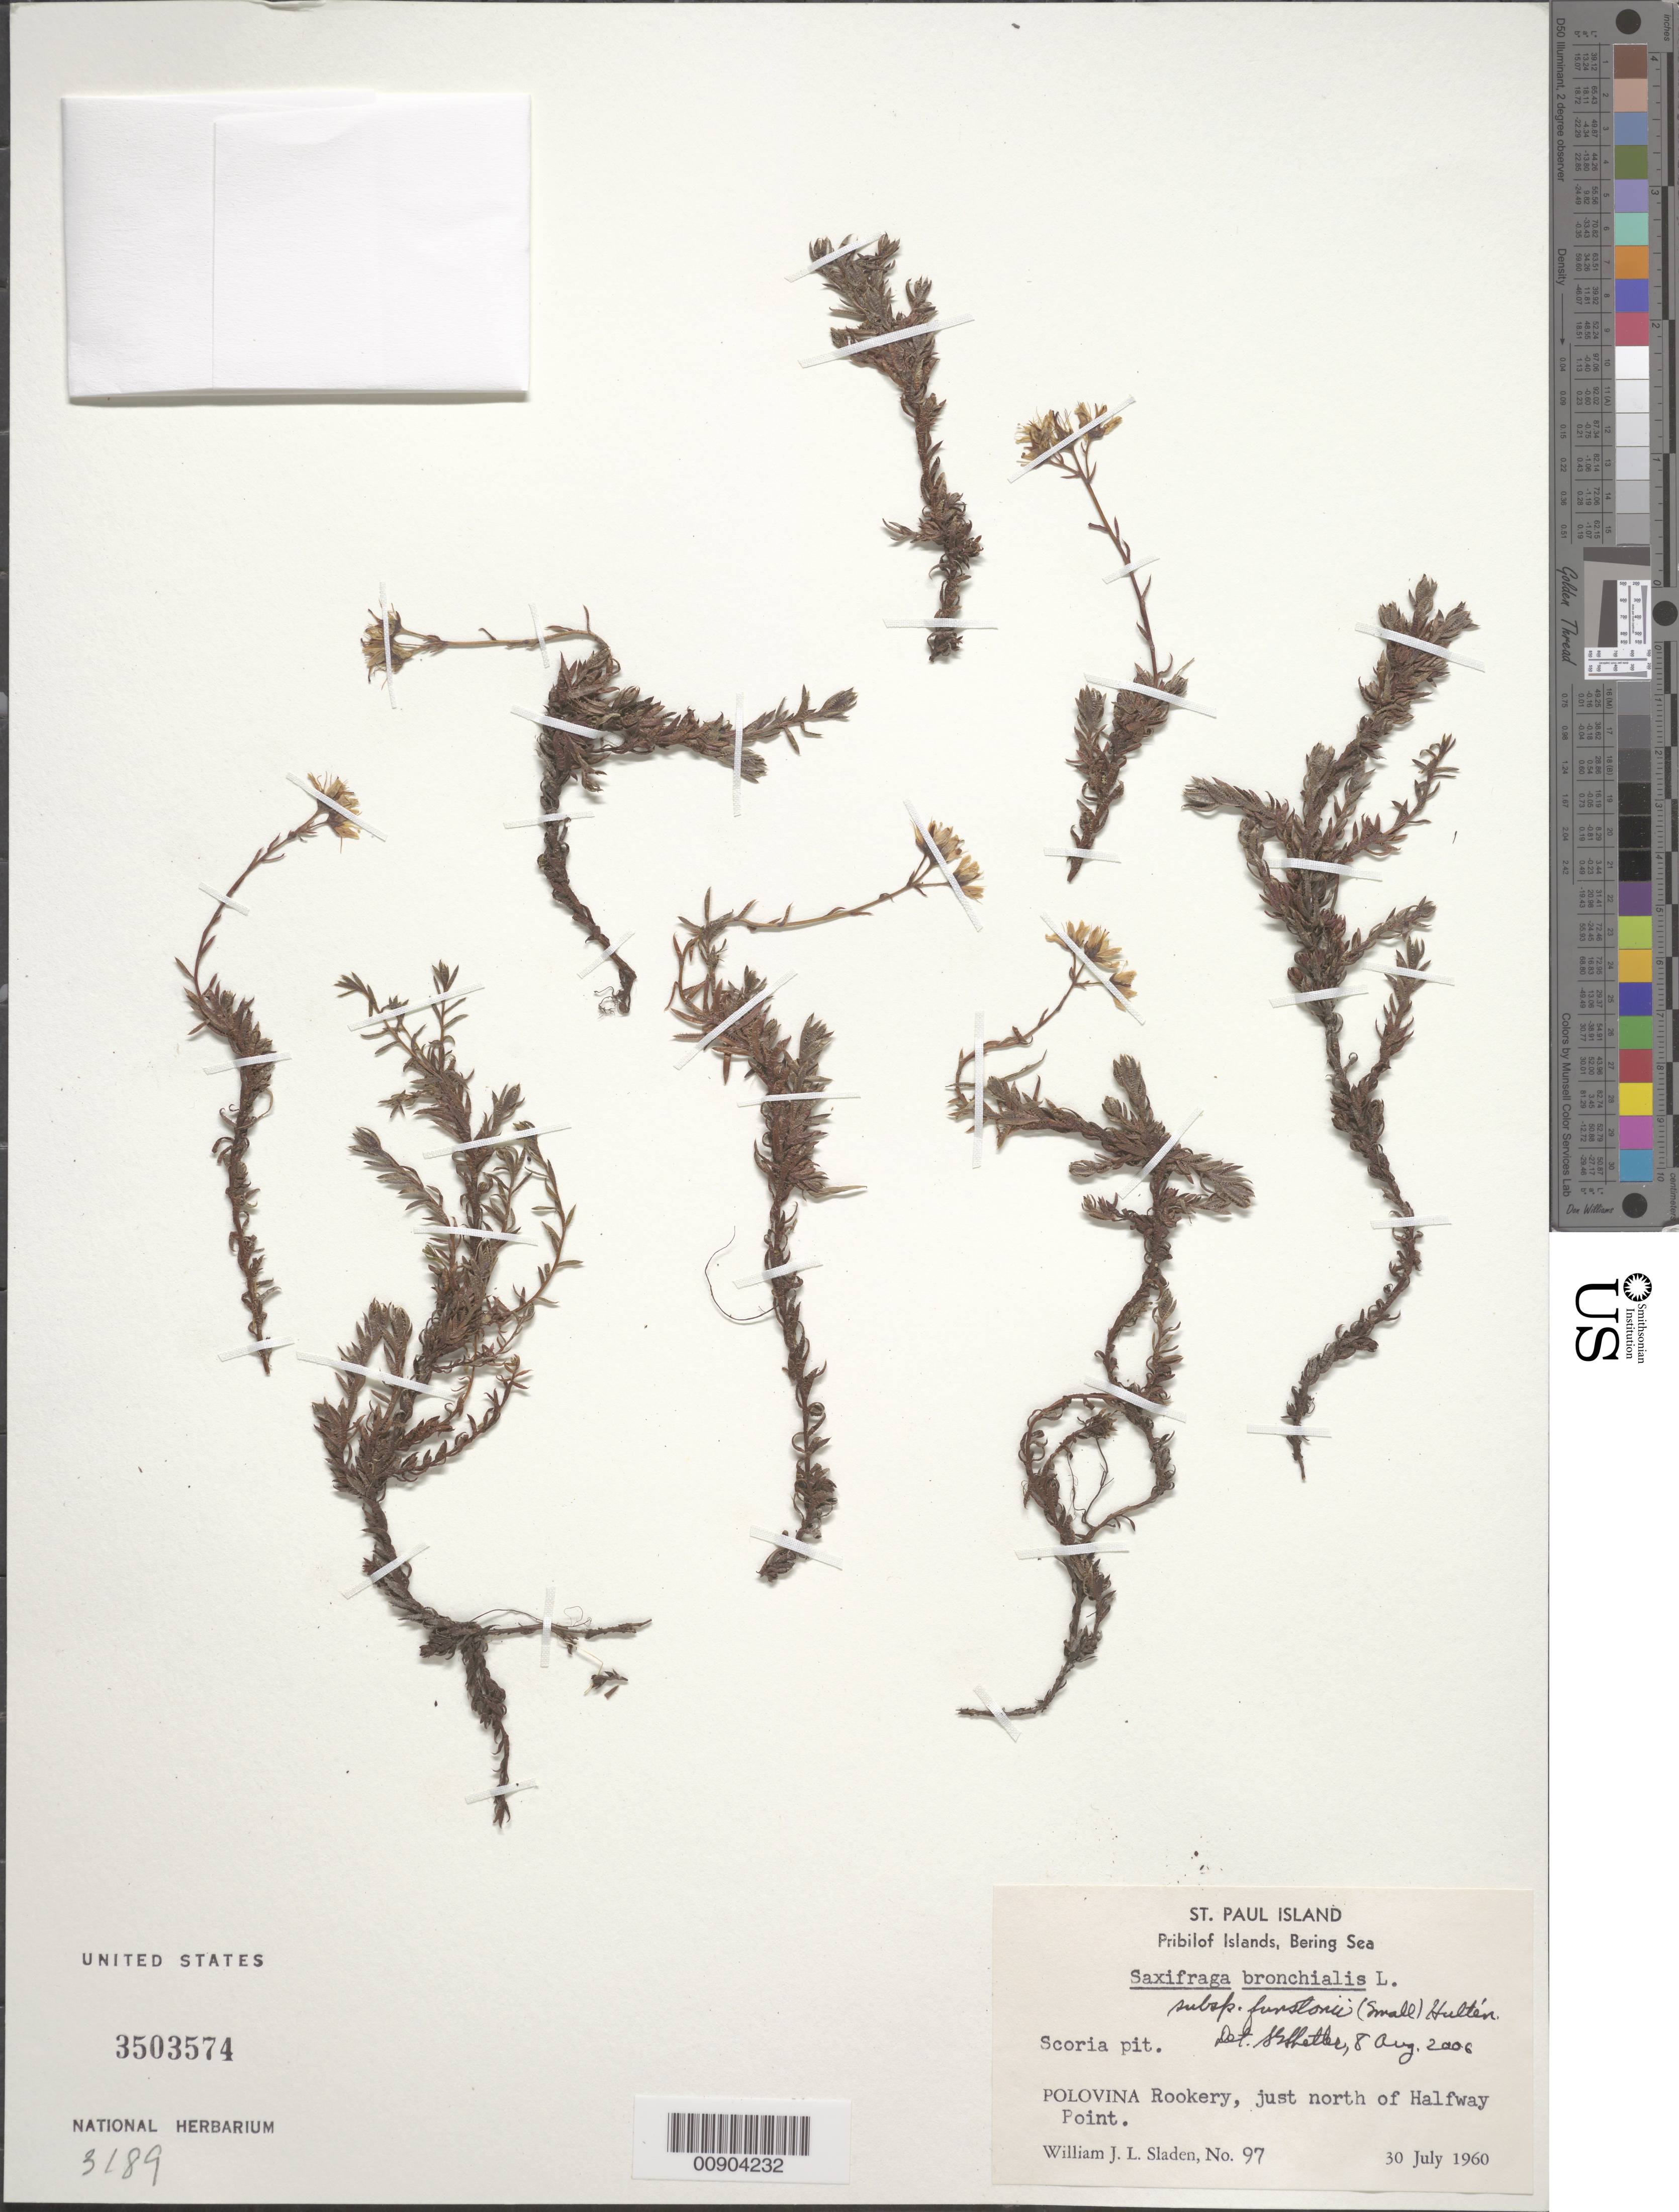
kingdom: Plantae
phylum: Tracheophyta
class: Magnoliopsida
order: Saxifragales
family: Saxifragaceae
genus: Saxifraga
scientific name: Saxifraga bronchialis subsp. funstonii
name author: (Small) Hultén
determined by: Shetler, Stanwyn G., (US), NMNH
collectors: W. Sladen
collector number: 97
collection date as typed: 30 Jul 1960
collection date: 1960-07-30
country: United States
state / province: Alaska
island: St. Paul Island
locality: St. Paul Island. Polovina Rookery, just north of Halfway Point. Scoria Pit., Bering Sea, Pribilof Islands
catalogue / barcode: US 3503574